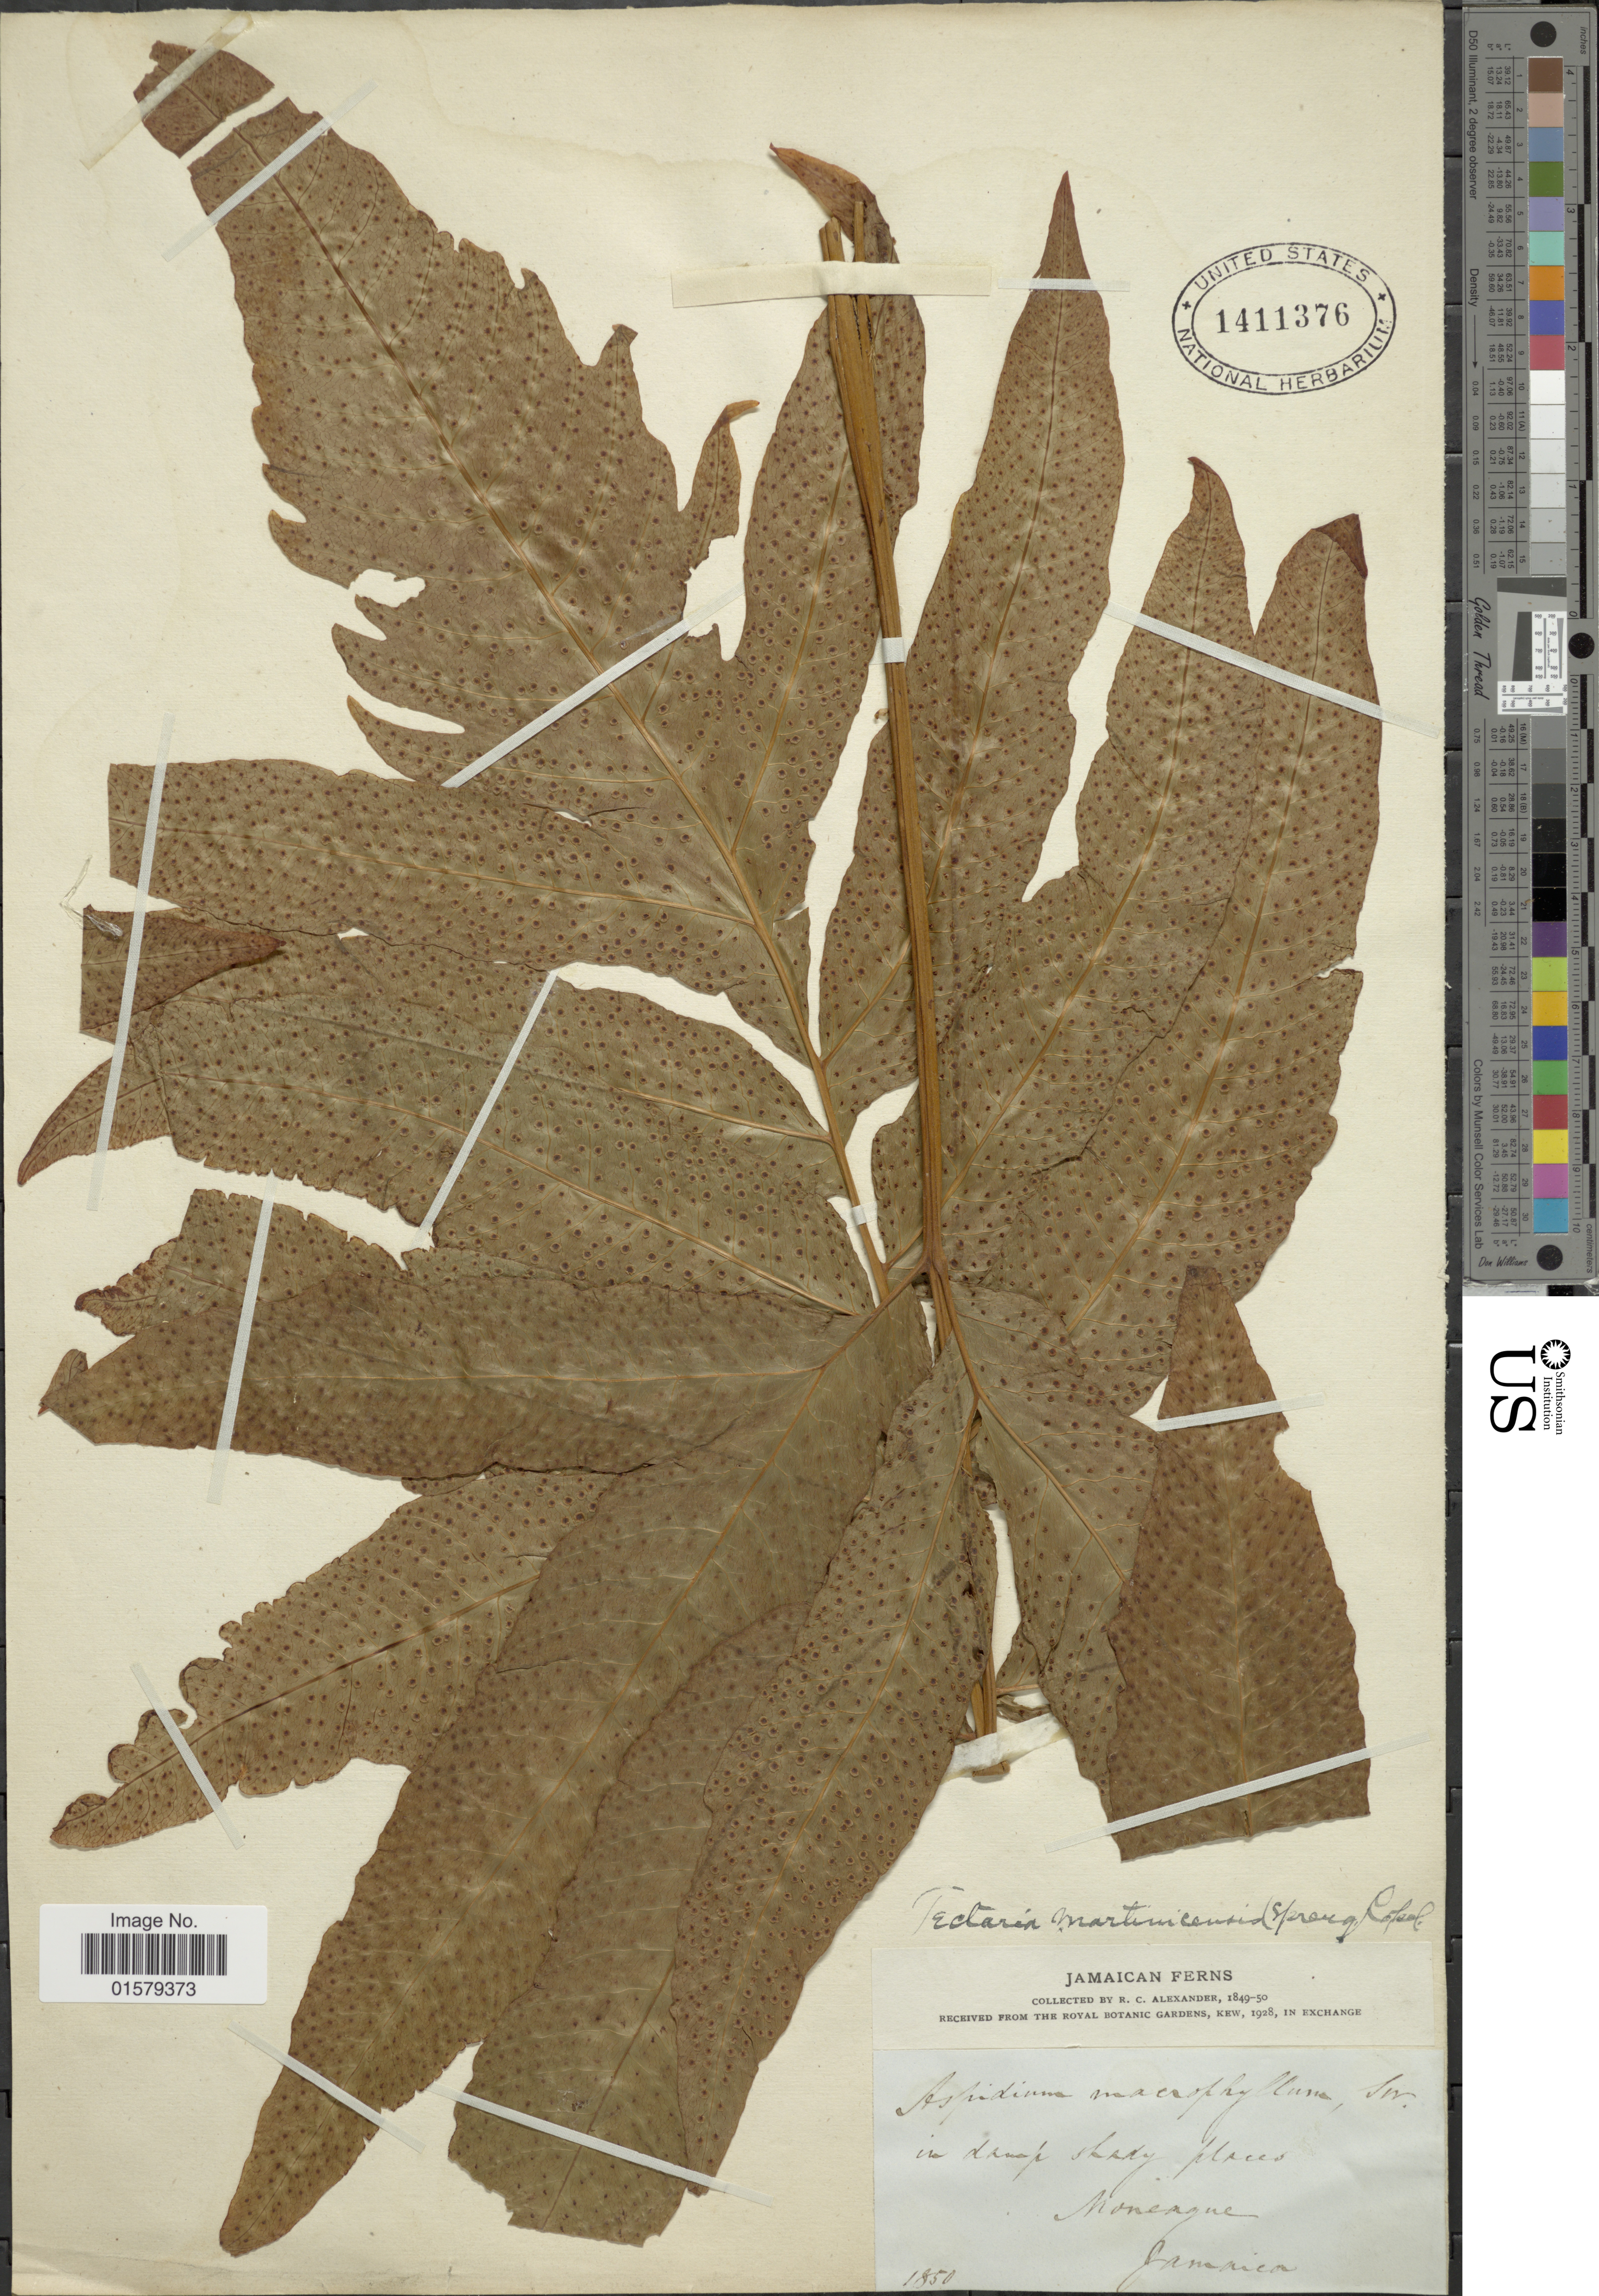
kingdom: Plantae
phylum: Tracheophyta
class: Polypodiopsida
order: Polypodiales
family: Tectariaceae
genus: Tectaria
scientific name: Tectaria incisa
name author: Cav.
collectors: R. C. Alexander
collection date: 1850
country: Jamaica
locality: Moneague, in damp shady places.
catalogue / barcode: US 1411376